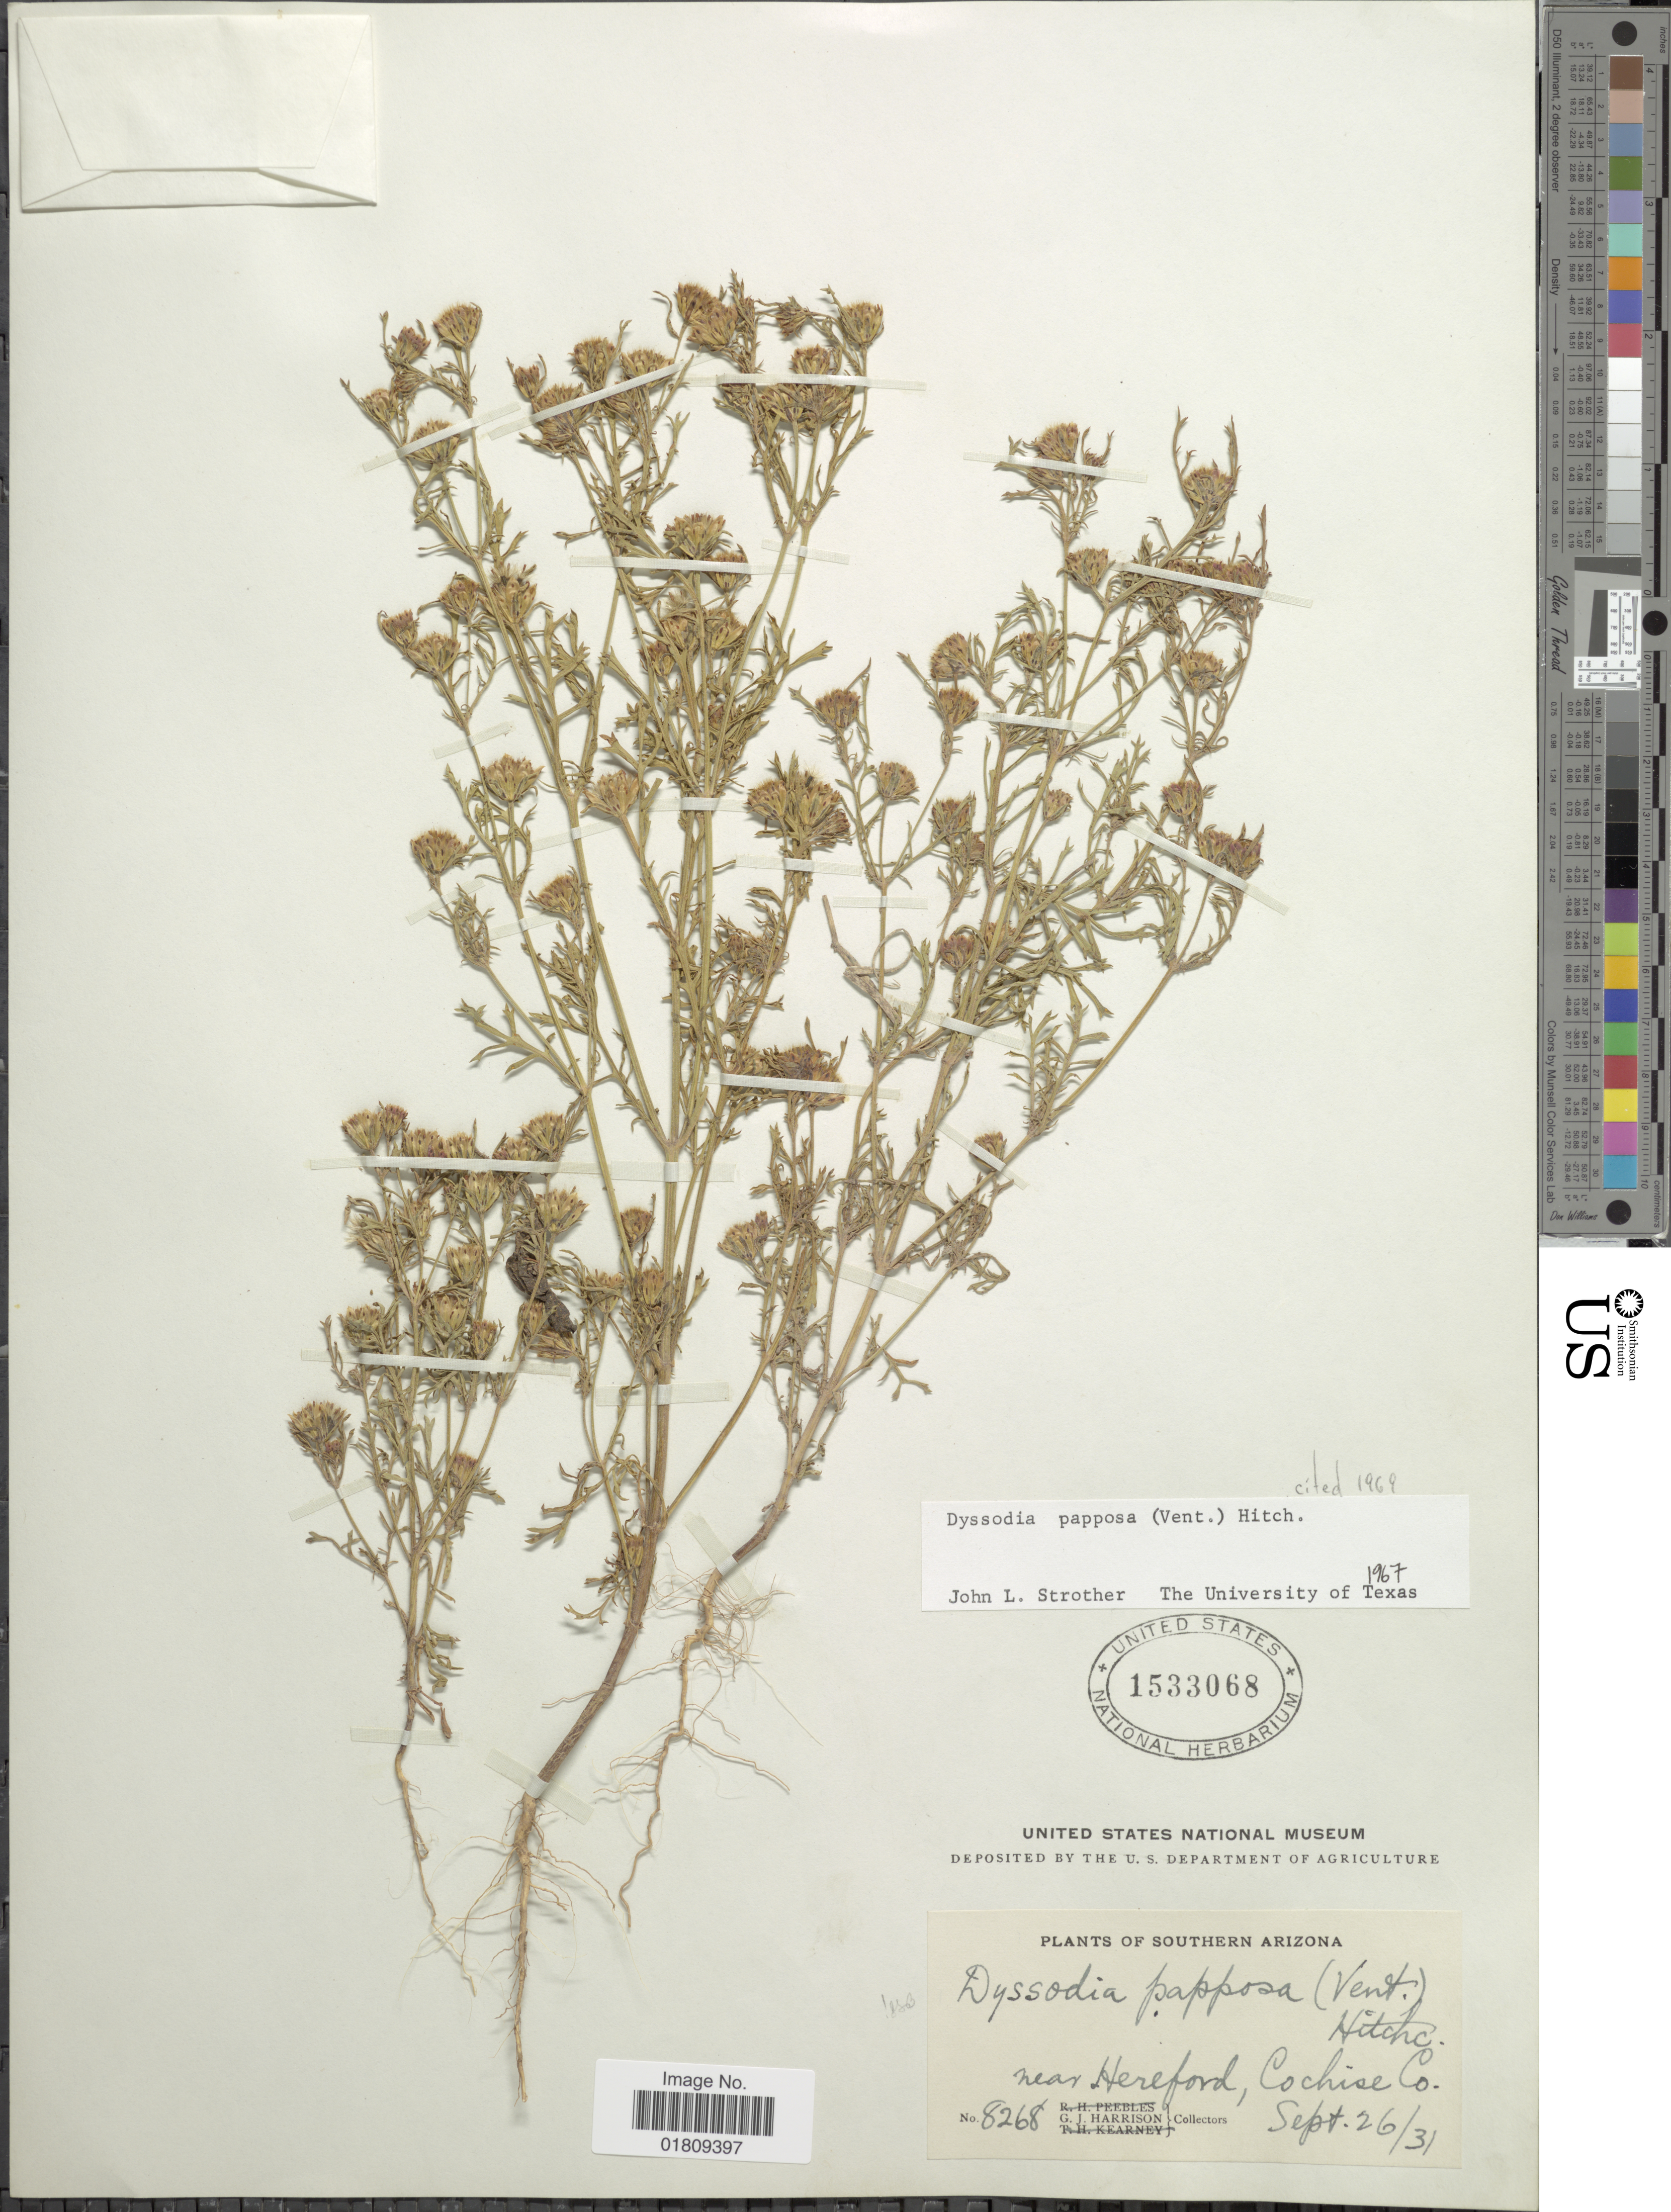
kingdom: Plantae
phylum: Tracheophyta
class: Magnoliopsida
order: Asterales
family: Asteraceae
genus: Dyssodia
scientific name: Dyssodia papposa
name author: (Vent.) Hitchc.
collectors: G. J. Harrison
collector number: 8268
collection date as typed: Transcribed d/m/y: 26/9/31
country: United States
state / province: Arizona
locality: Southern Arizona, near Hereford, Cochise Co.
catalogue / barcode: US 1533068